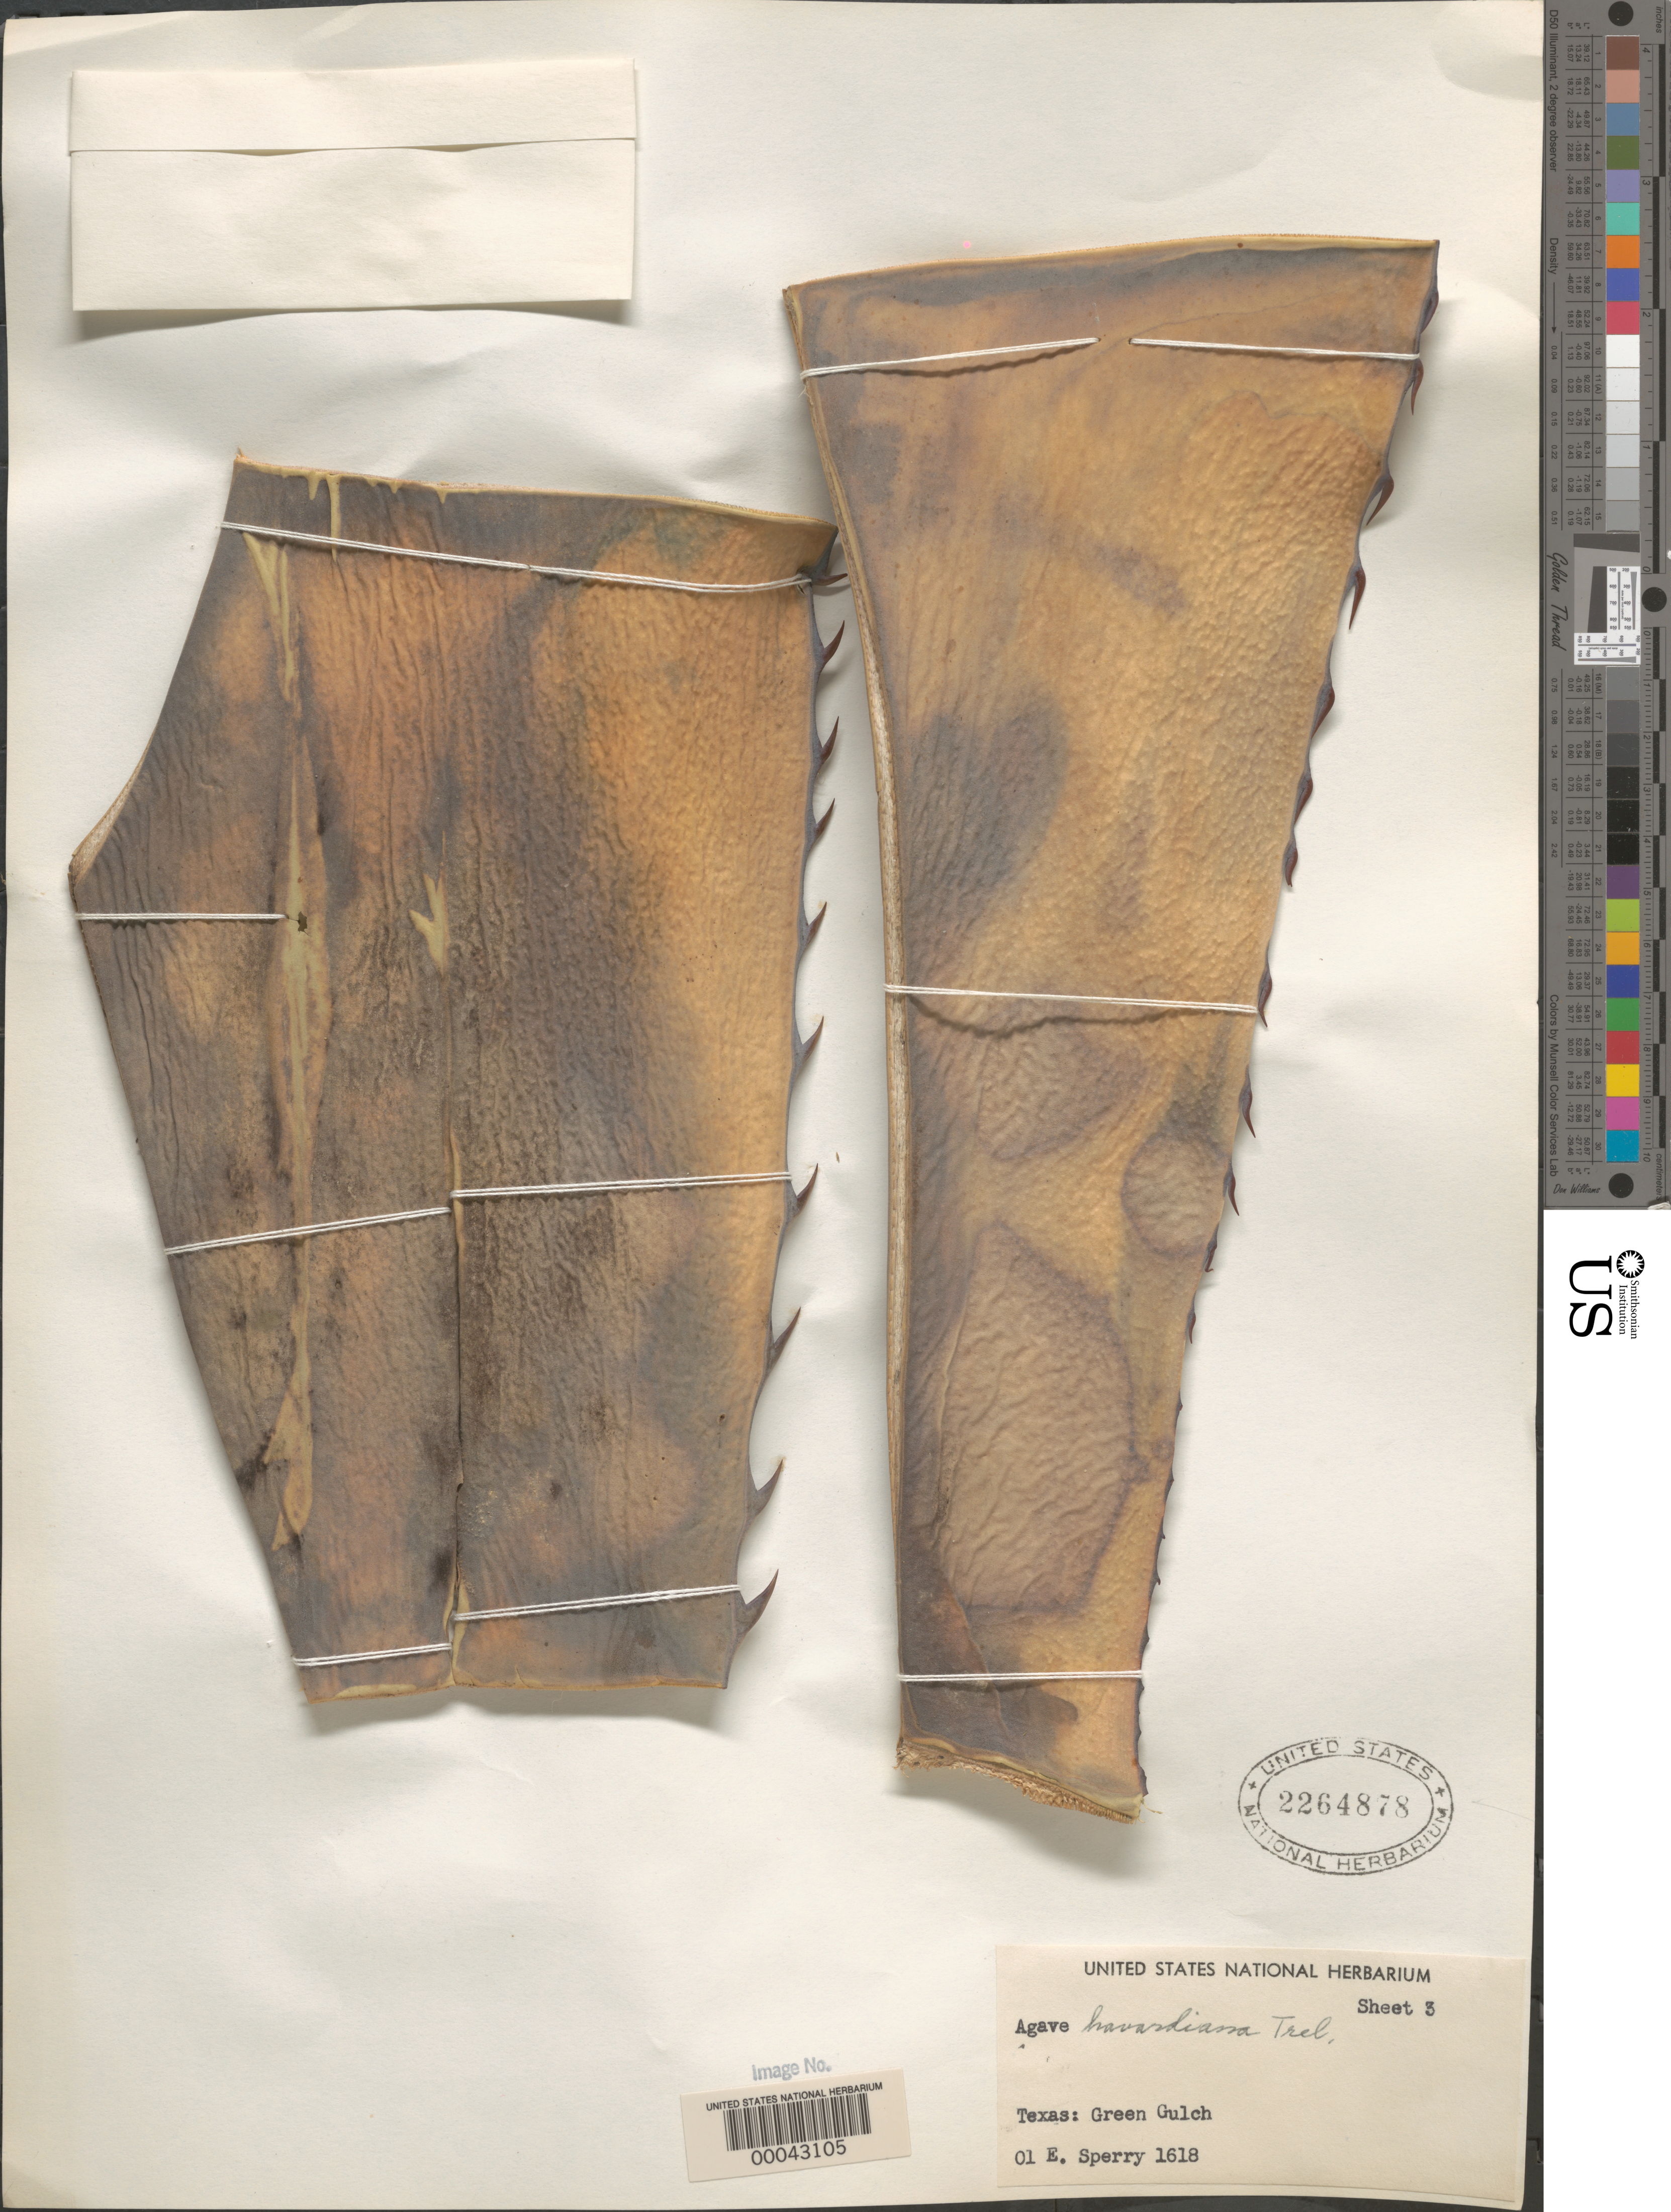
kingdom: Plantae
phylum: Tracheophyta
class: Liliopsida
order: Asparagales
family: Asparagaceae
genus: Agave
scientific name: Agave havardiana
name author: Trel.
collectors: O. E. Sperry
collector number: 1618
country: United States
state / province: Texas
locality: Green Gulch.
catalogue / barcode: US 2264878